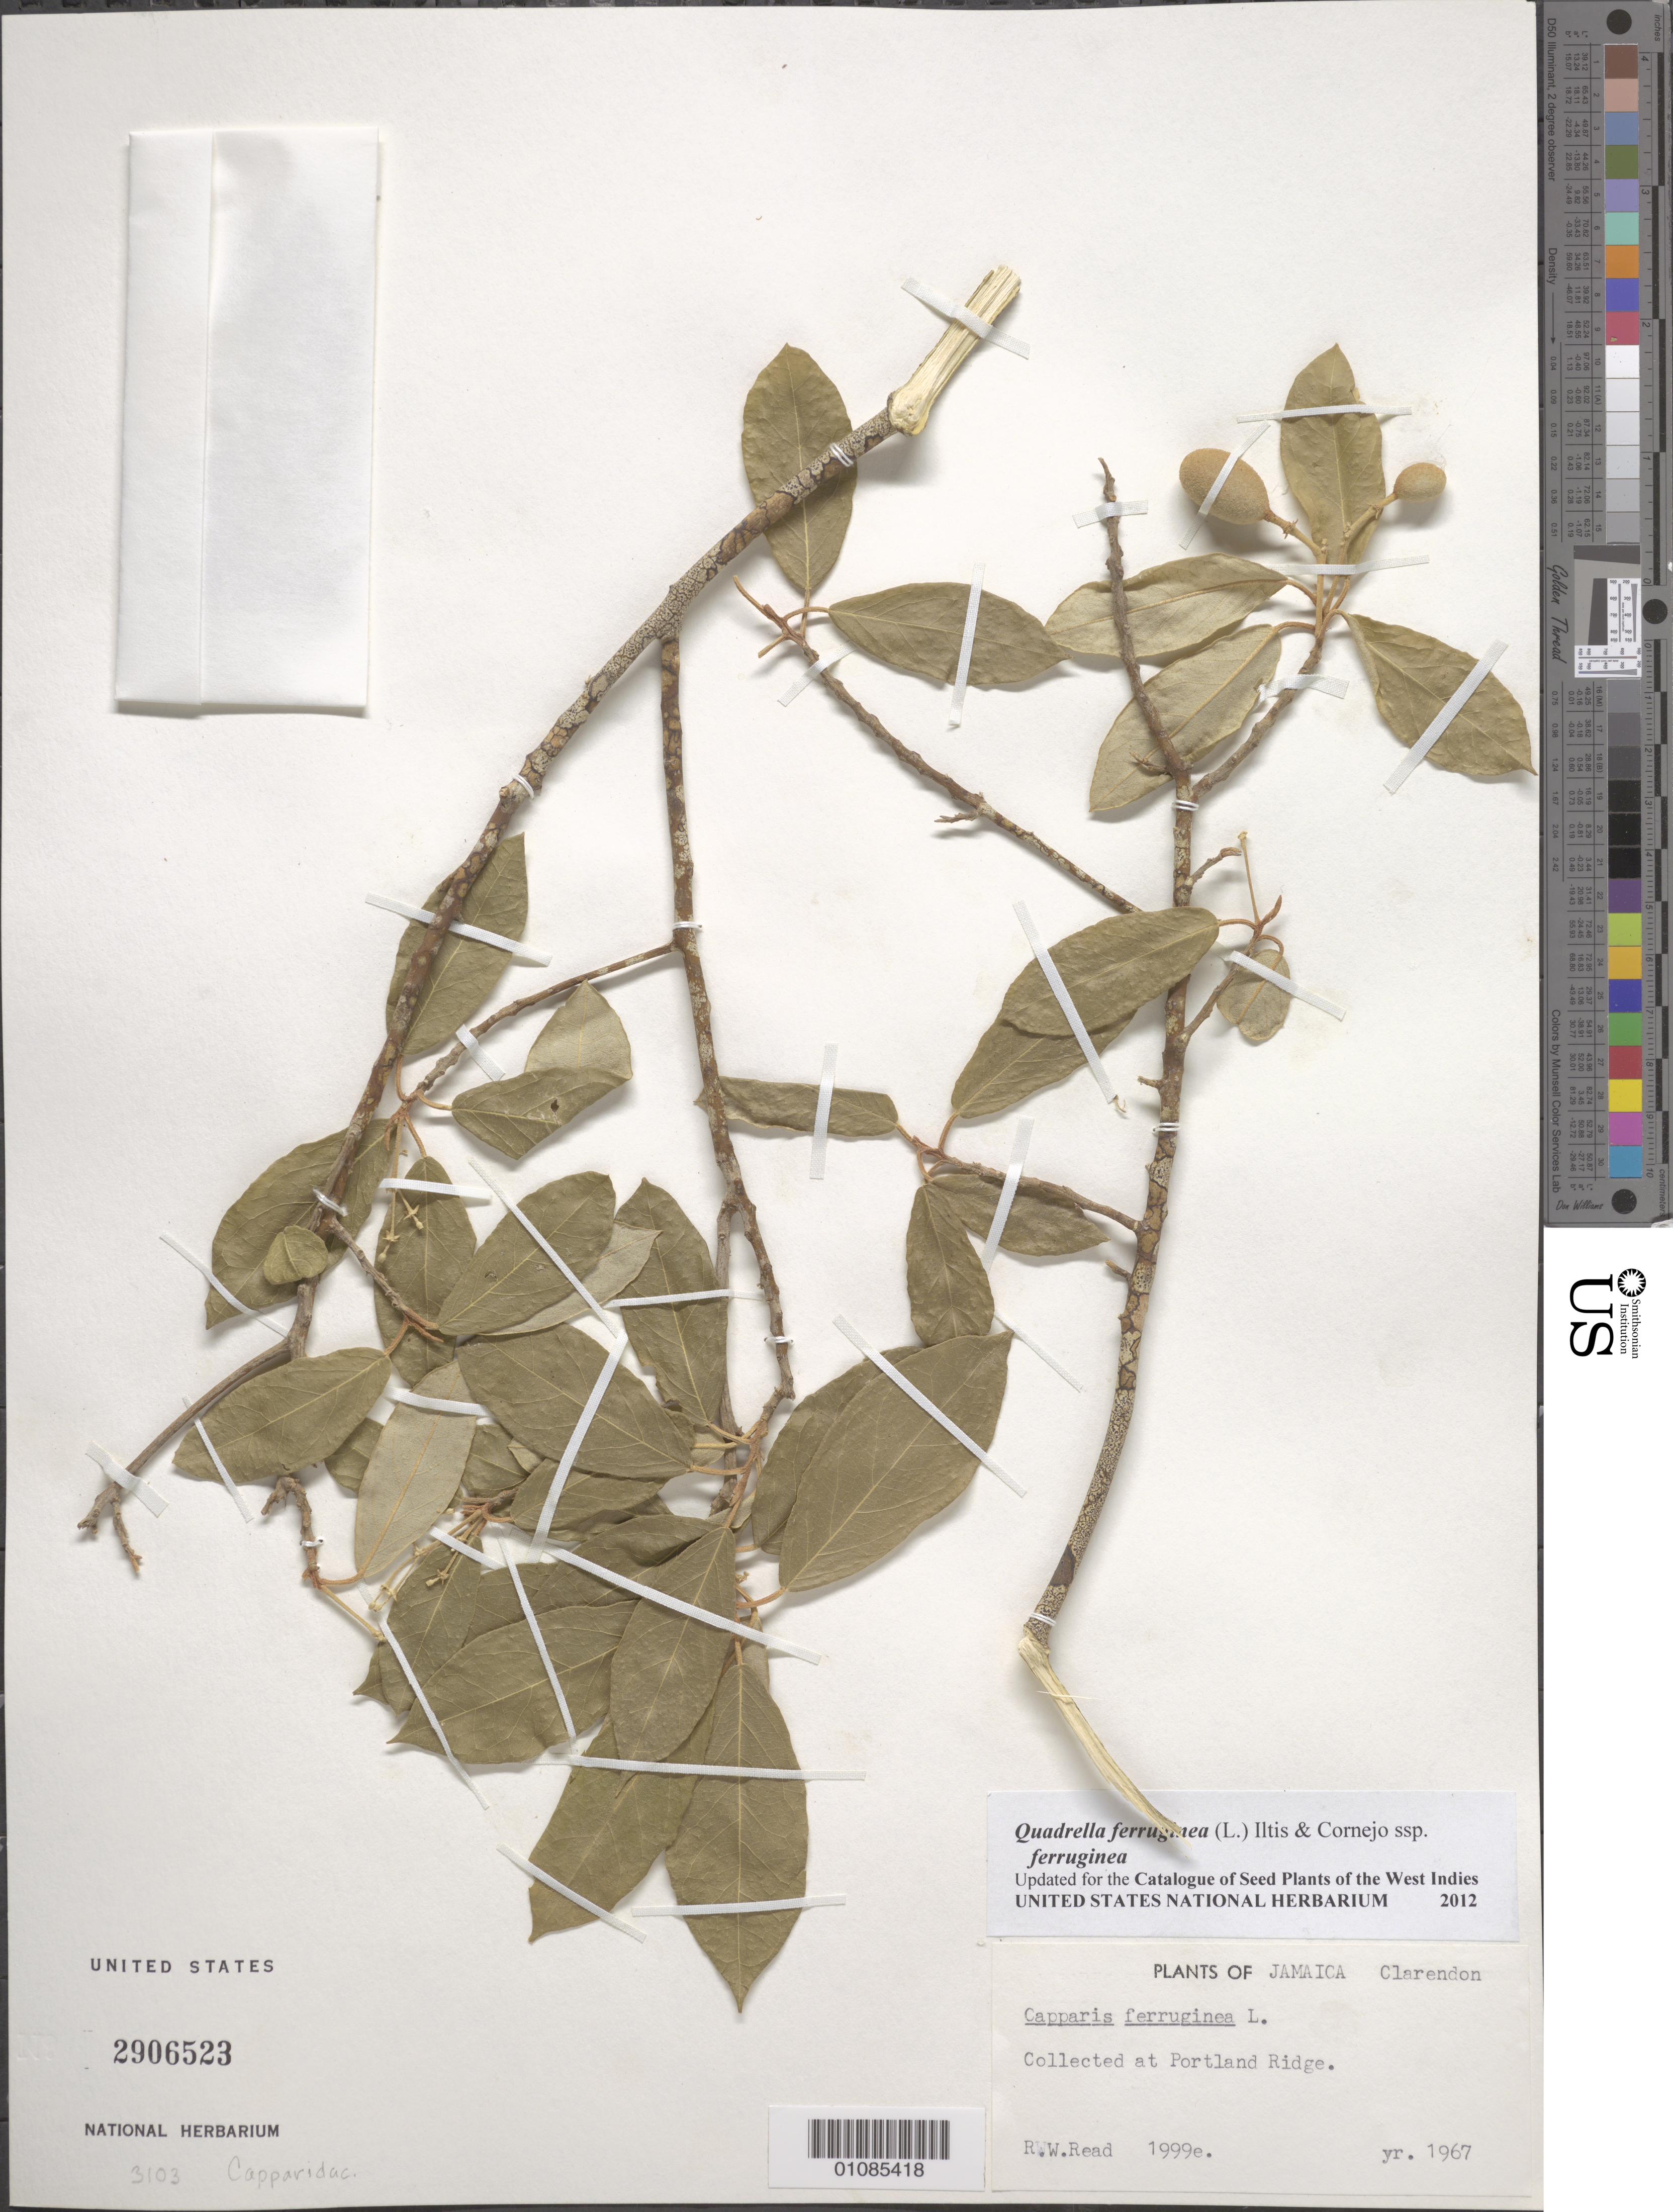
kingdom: Plantae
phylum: Tracheophyta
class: Magnoliopsida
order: Brassicales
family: Capparaceae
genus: Quadrella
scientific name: Quadrella ferruginea subsp. ferruginea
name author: (L.) Cornejo & Iltis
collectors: R. W. Read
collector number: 1999e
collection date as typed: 1967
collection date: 1967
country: Jamaica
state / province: Clarendon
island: Jamaica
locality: Collected at Portland Ridge.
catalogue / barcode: US 2906523